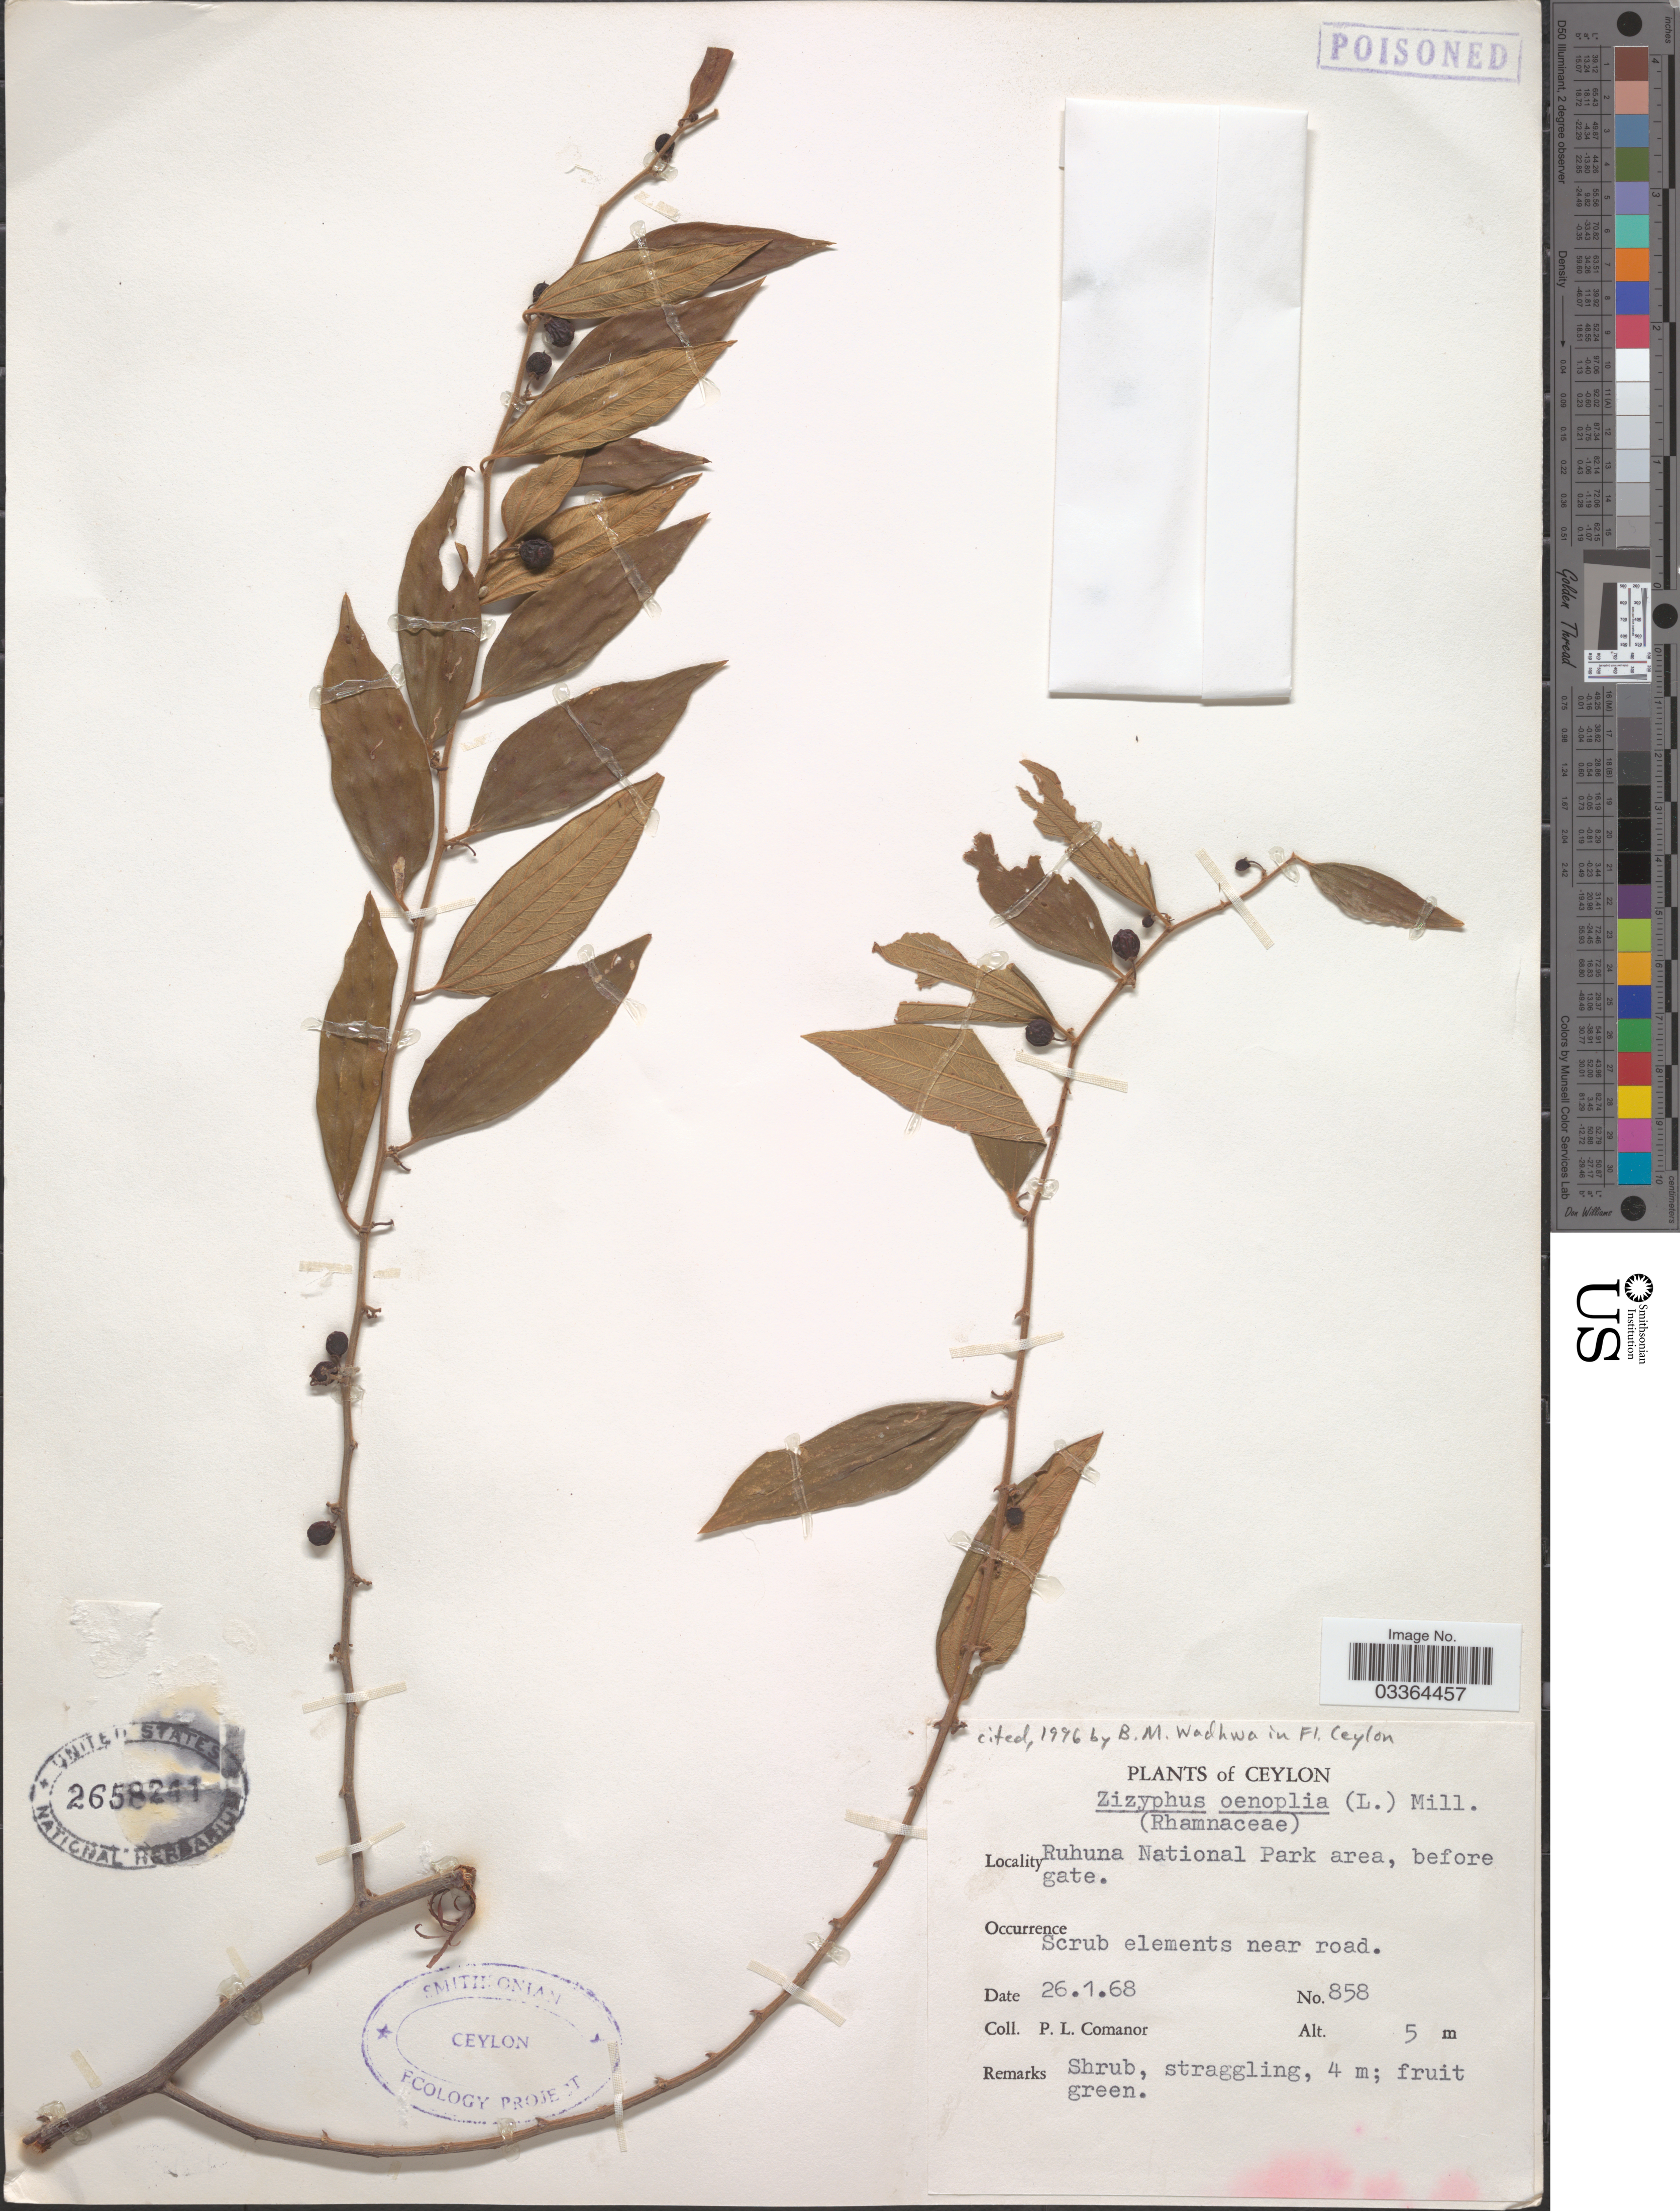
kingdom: Plantae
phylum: Tracheophyta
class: Magnoliopsida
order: Rosales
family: Rhamnaceae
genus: Ziziphus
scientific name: Ziziphus oenopolia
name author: (L.) Mill.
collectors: P. Comanor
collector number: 858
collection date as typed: Transcribed d/m/y: 26/1/68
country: Sri Lanka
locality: Ceylon. Ruhuna National Park area, before gate.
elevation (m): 5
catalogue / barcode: US 2658241